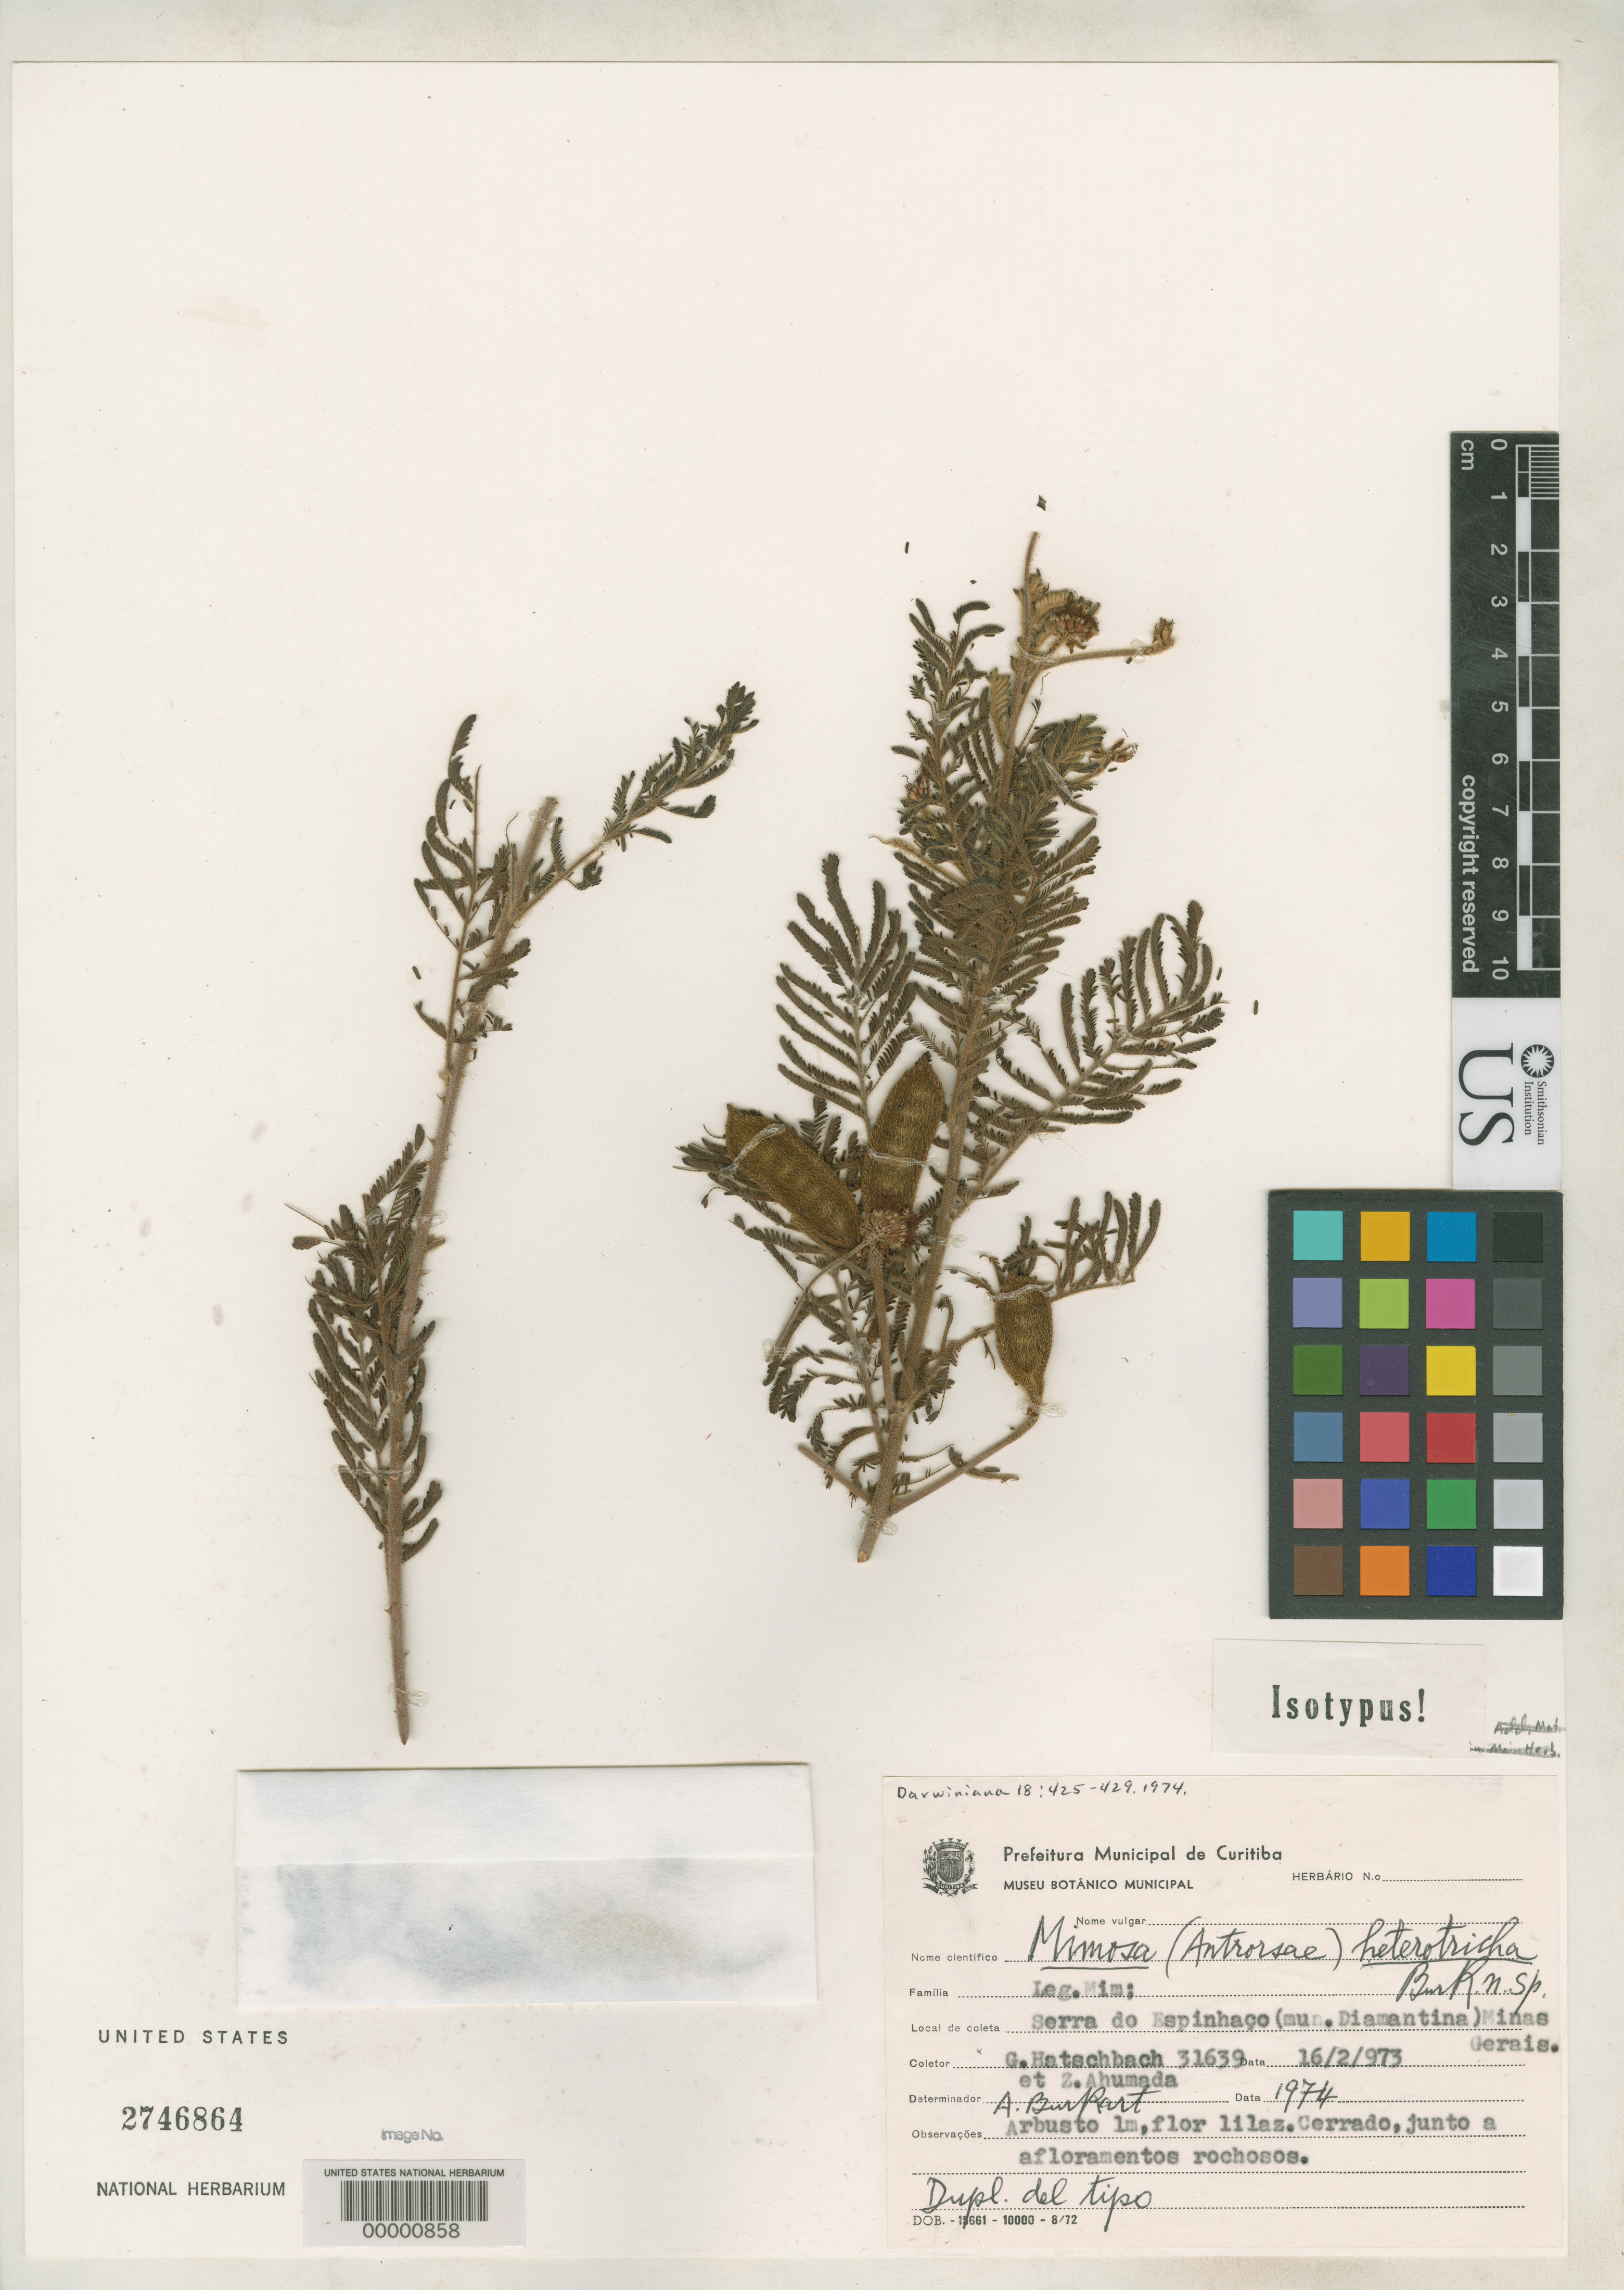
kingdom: Plantae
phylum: Tracheophyta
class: Magnoliopsida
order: Fabales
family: Fabaceae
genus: Mimosa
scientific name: Mimosa heterotricha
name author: Burkart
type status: Isotype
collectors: G. Hatschbach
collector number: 31639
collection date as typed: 16 Feb 1973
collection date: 1973-02-16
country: Brazil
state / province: Minas Gerais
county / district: Diamantina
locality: Serra do Espinhaco.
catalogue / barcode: US 2746864